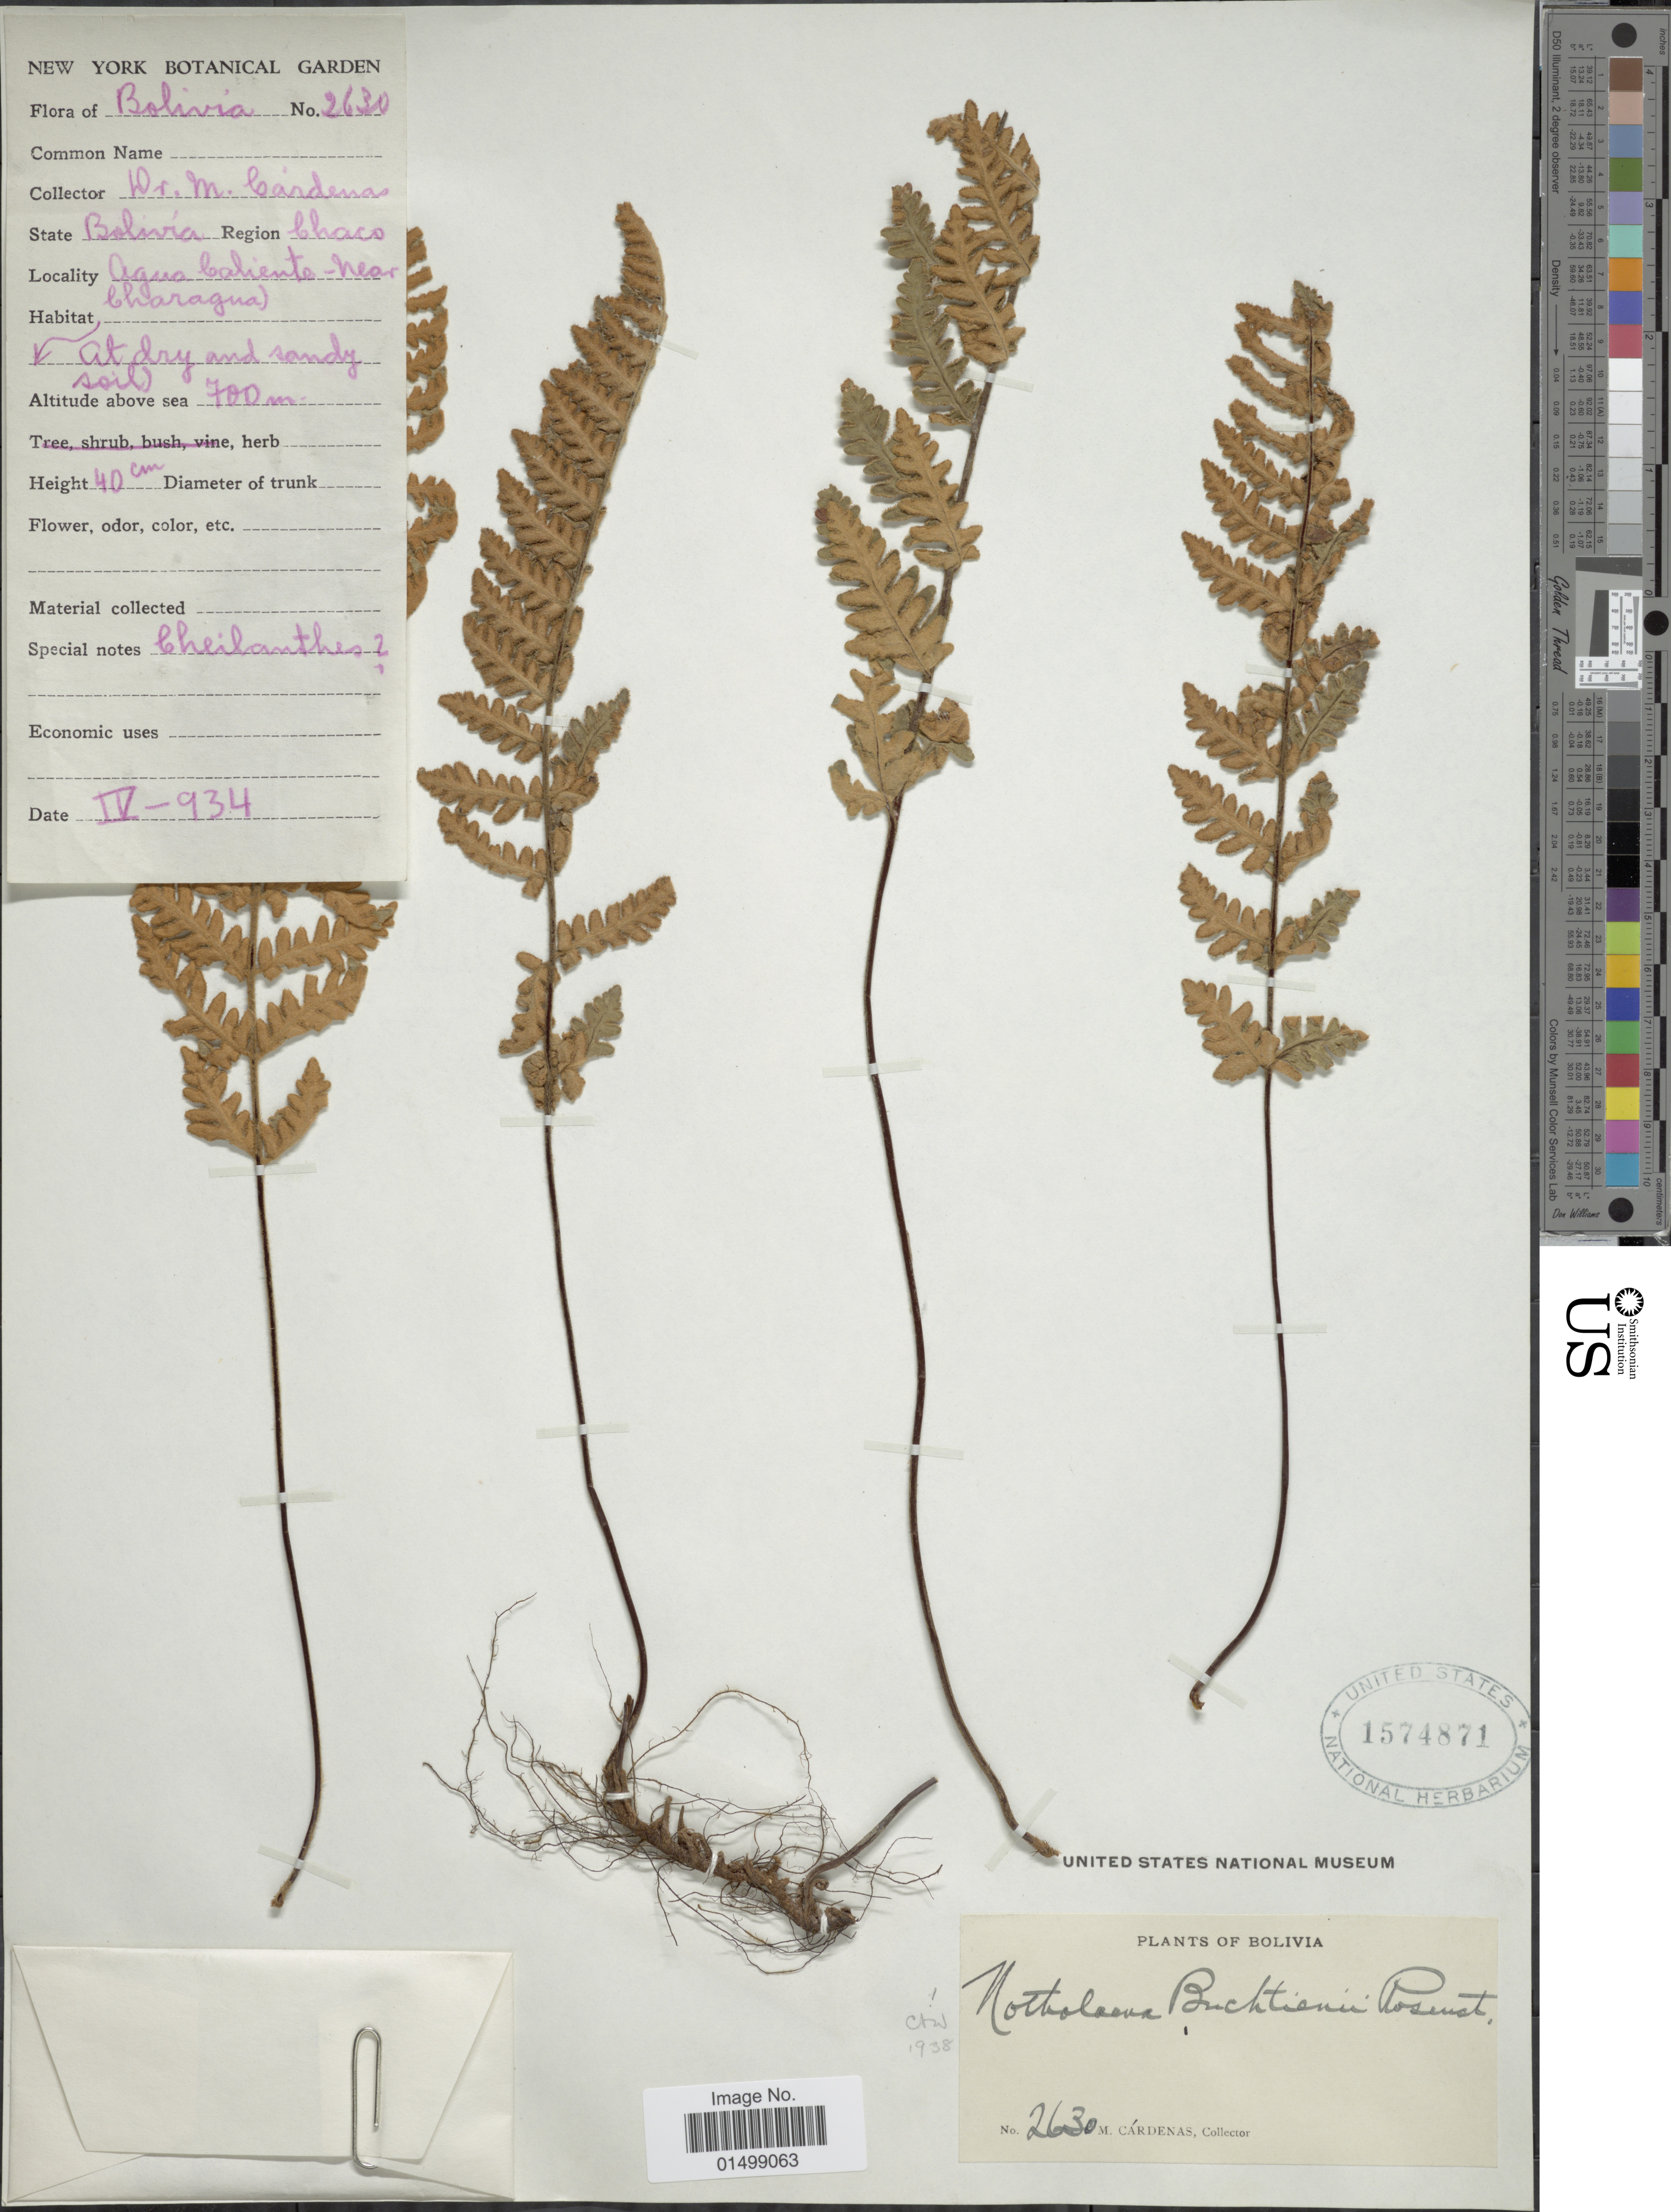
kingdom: Plantae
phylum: Tracheophyta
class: Polypodiopsida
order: Polypodiales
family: Pteridaceae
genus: Cheilanthes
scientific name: Cheilanthes buchtienii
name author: (Rosenst.) R.M. Tryon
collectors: M. Cárdenas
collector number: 2630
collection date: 1934-04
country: Bolivia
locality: Agua Caliente- near Charagua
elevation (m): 700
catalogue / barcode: US 1547871